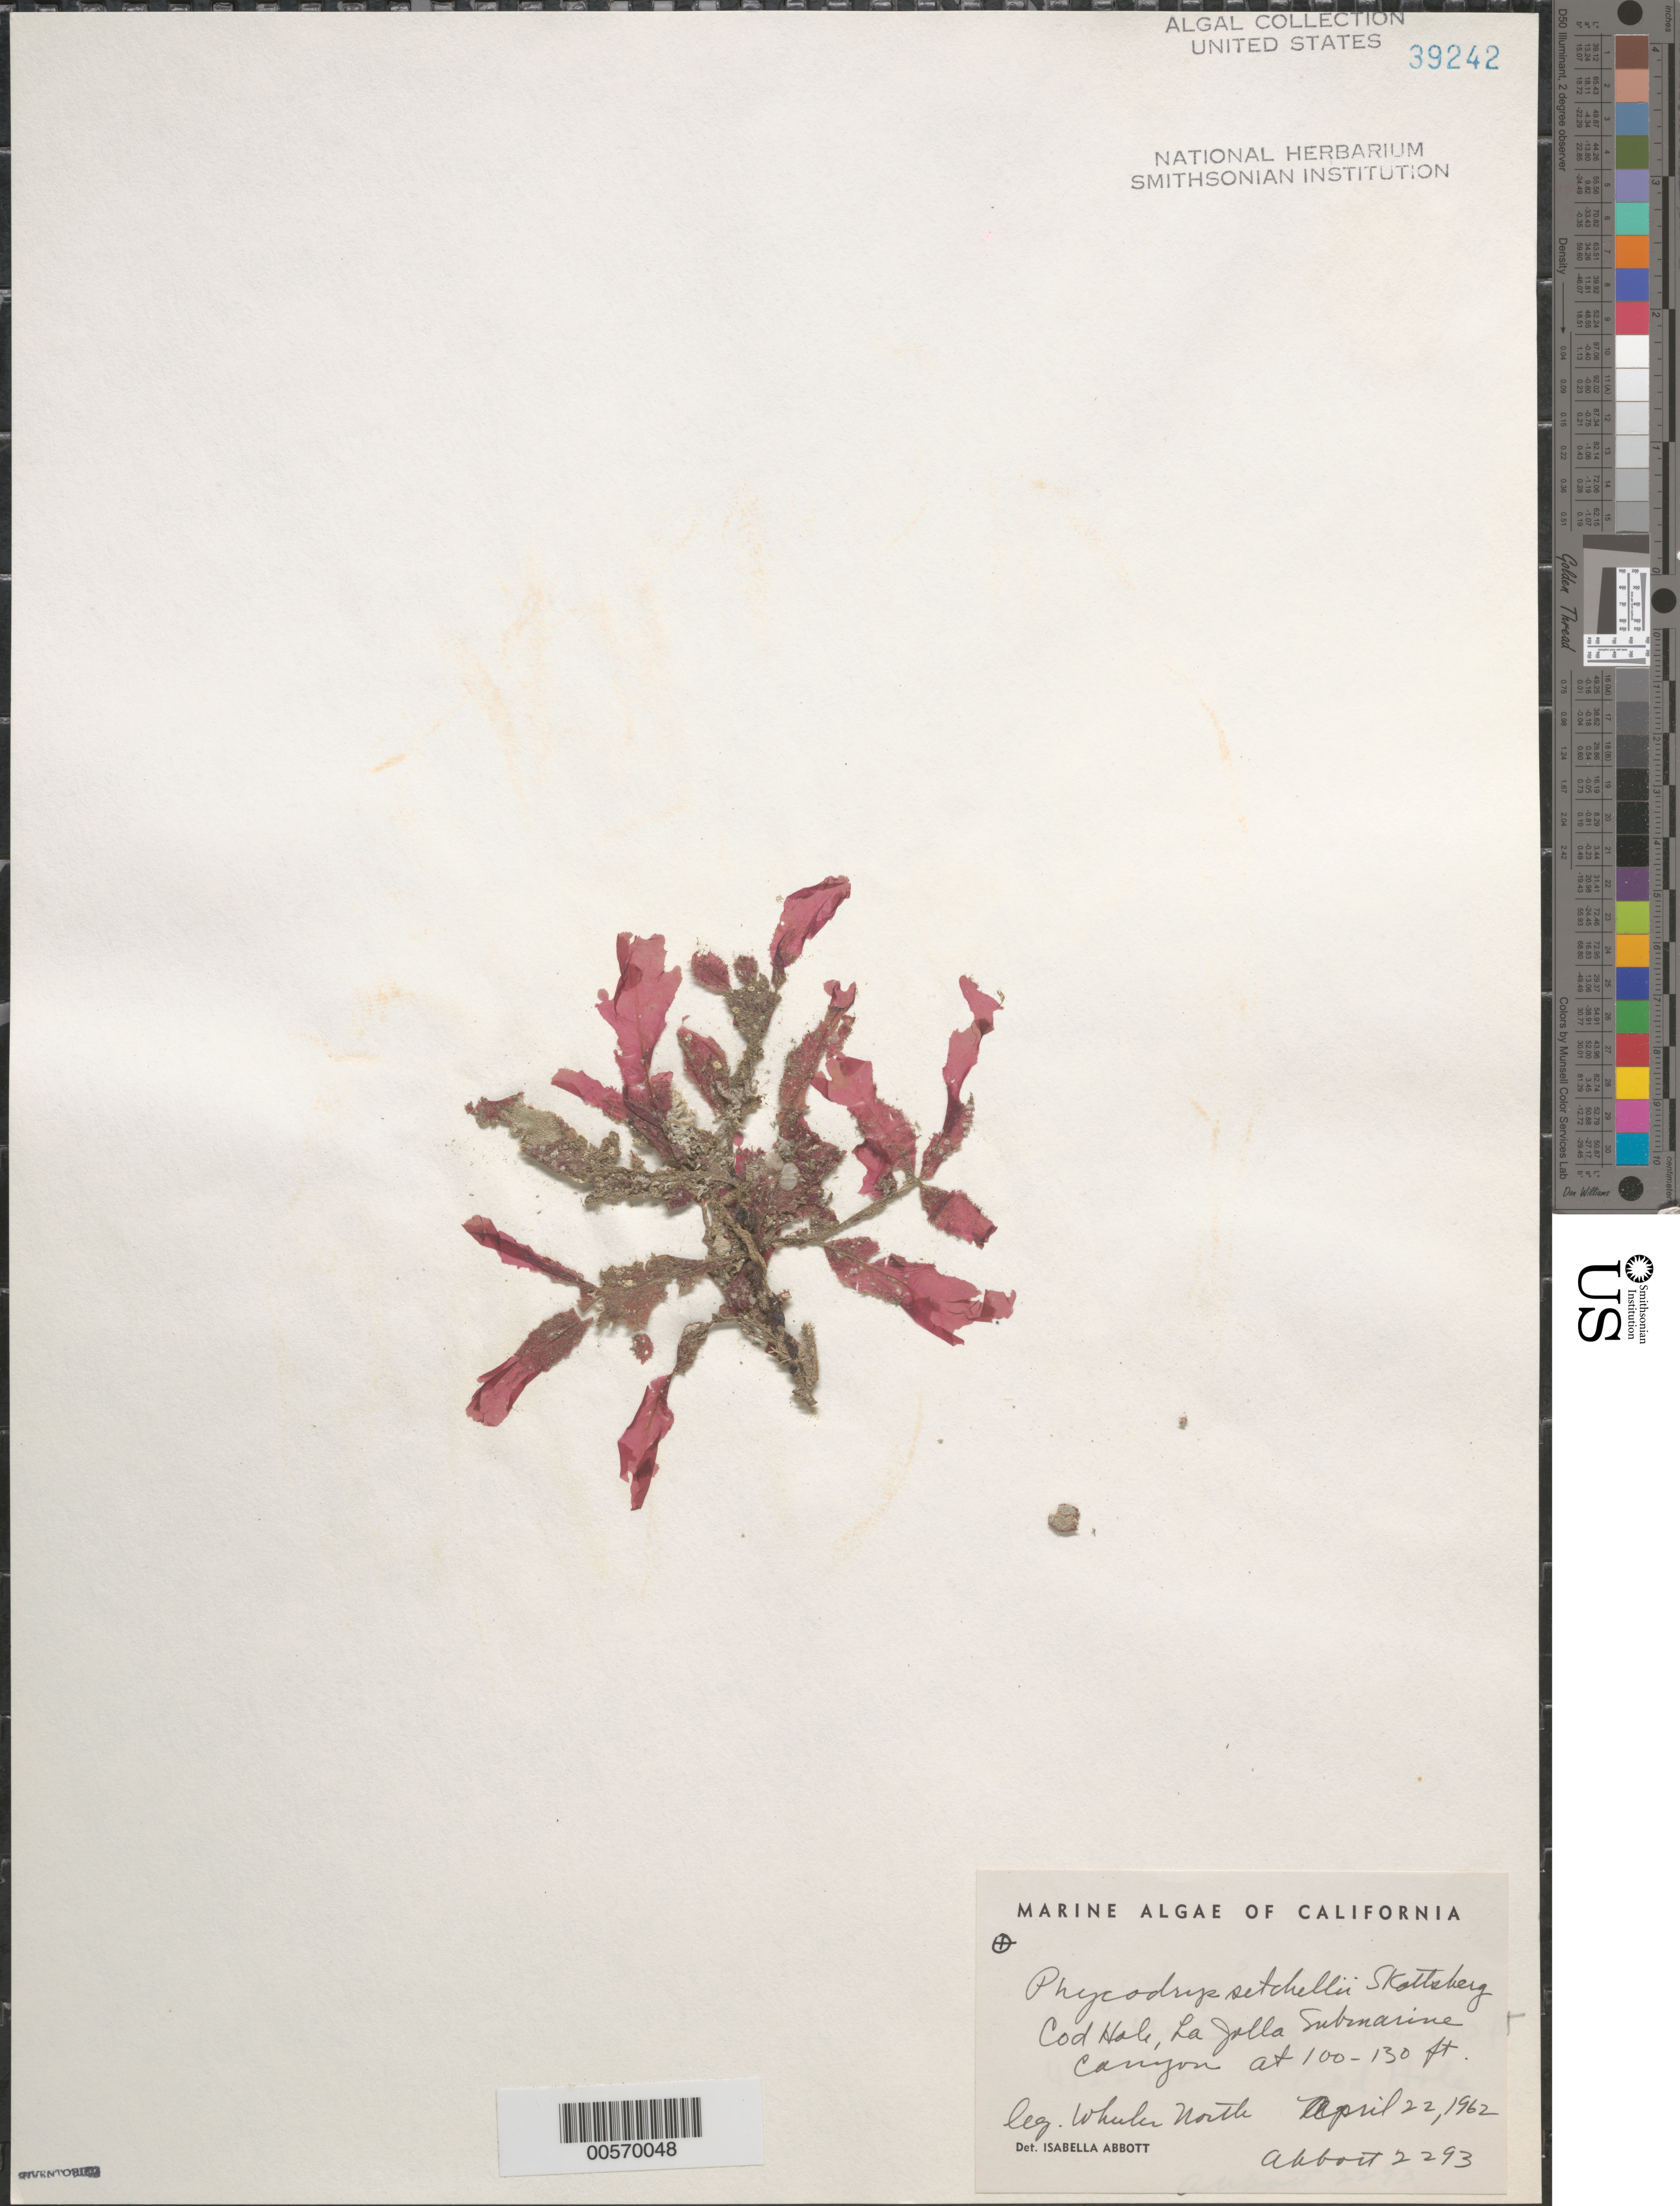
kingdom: Plantae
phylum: Rhodophyta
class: Florideophyceae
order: Ceramiales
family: Delesseriaceae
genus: Phycodrys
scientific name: Phycodrys setchellii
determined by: Abbott, Isabella A.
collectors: W. North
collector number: IAA 2293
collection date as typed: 22 Apr 1962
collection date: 1962-04-22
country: United States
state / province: California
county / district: San Diego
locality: Cod Hole, La jolla Submarine Canyon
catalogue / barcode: US 39242